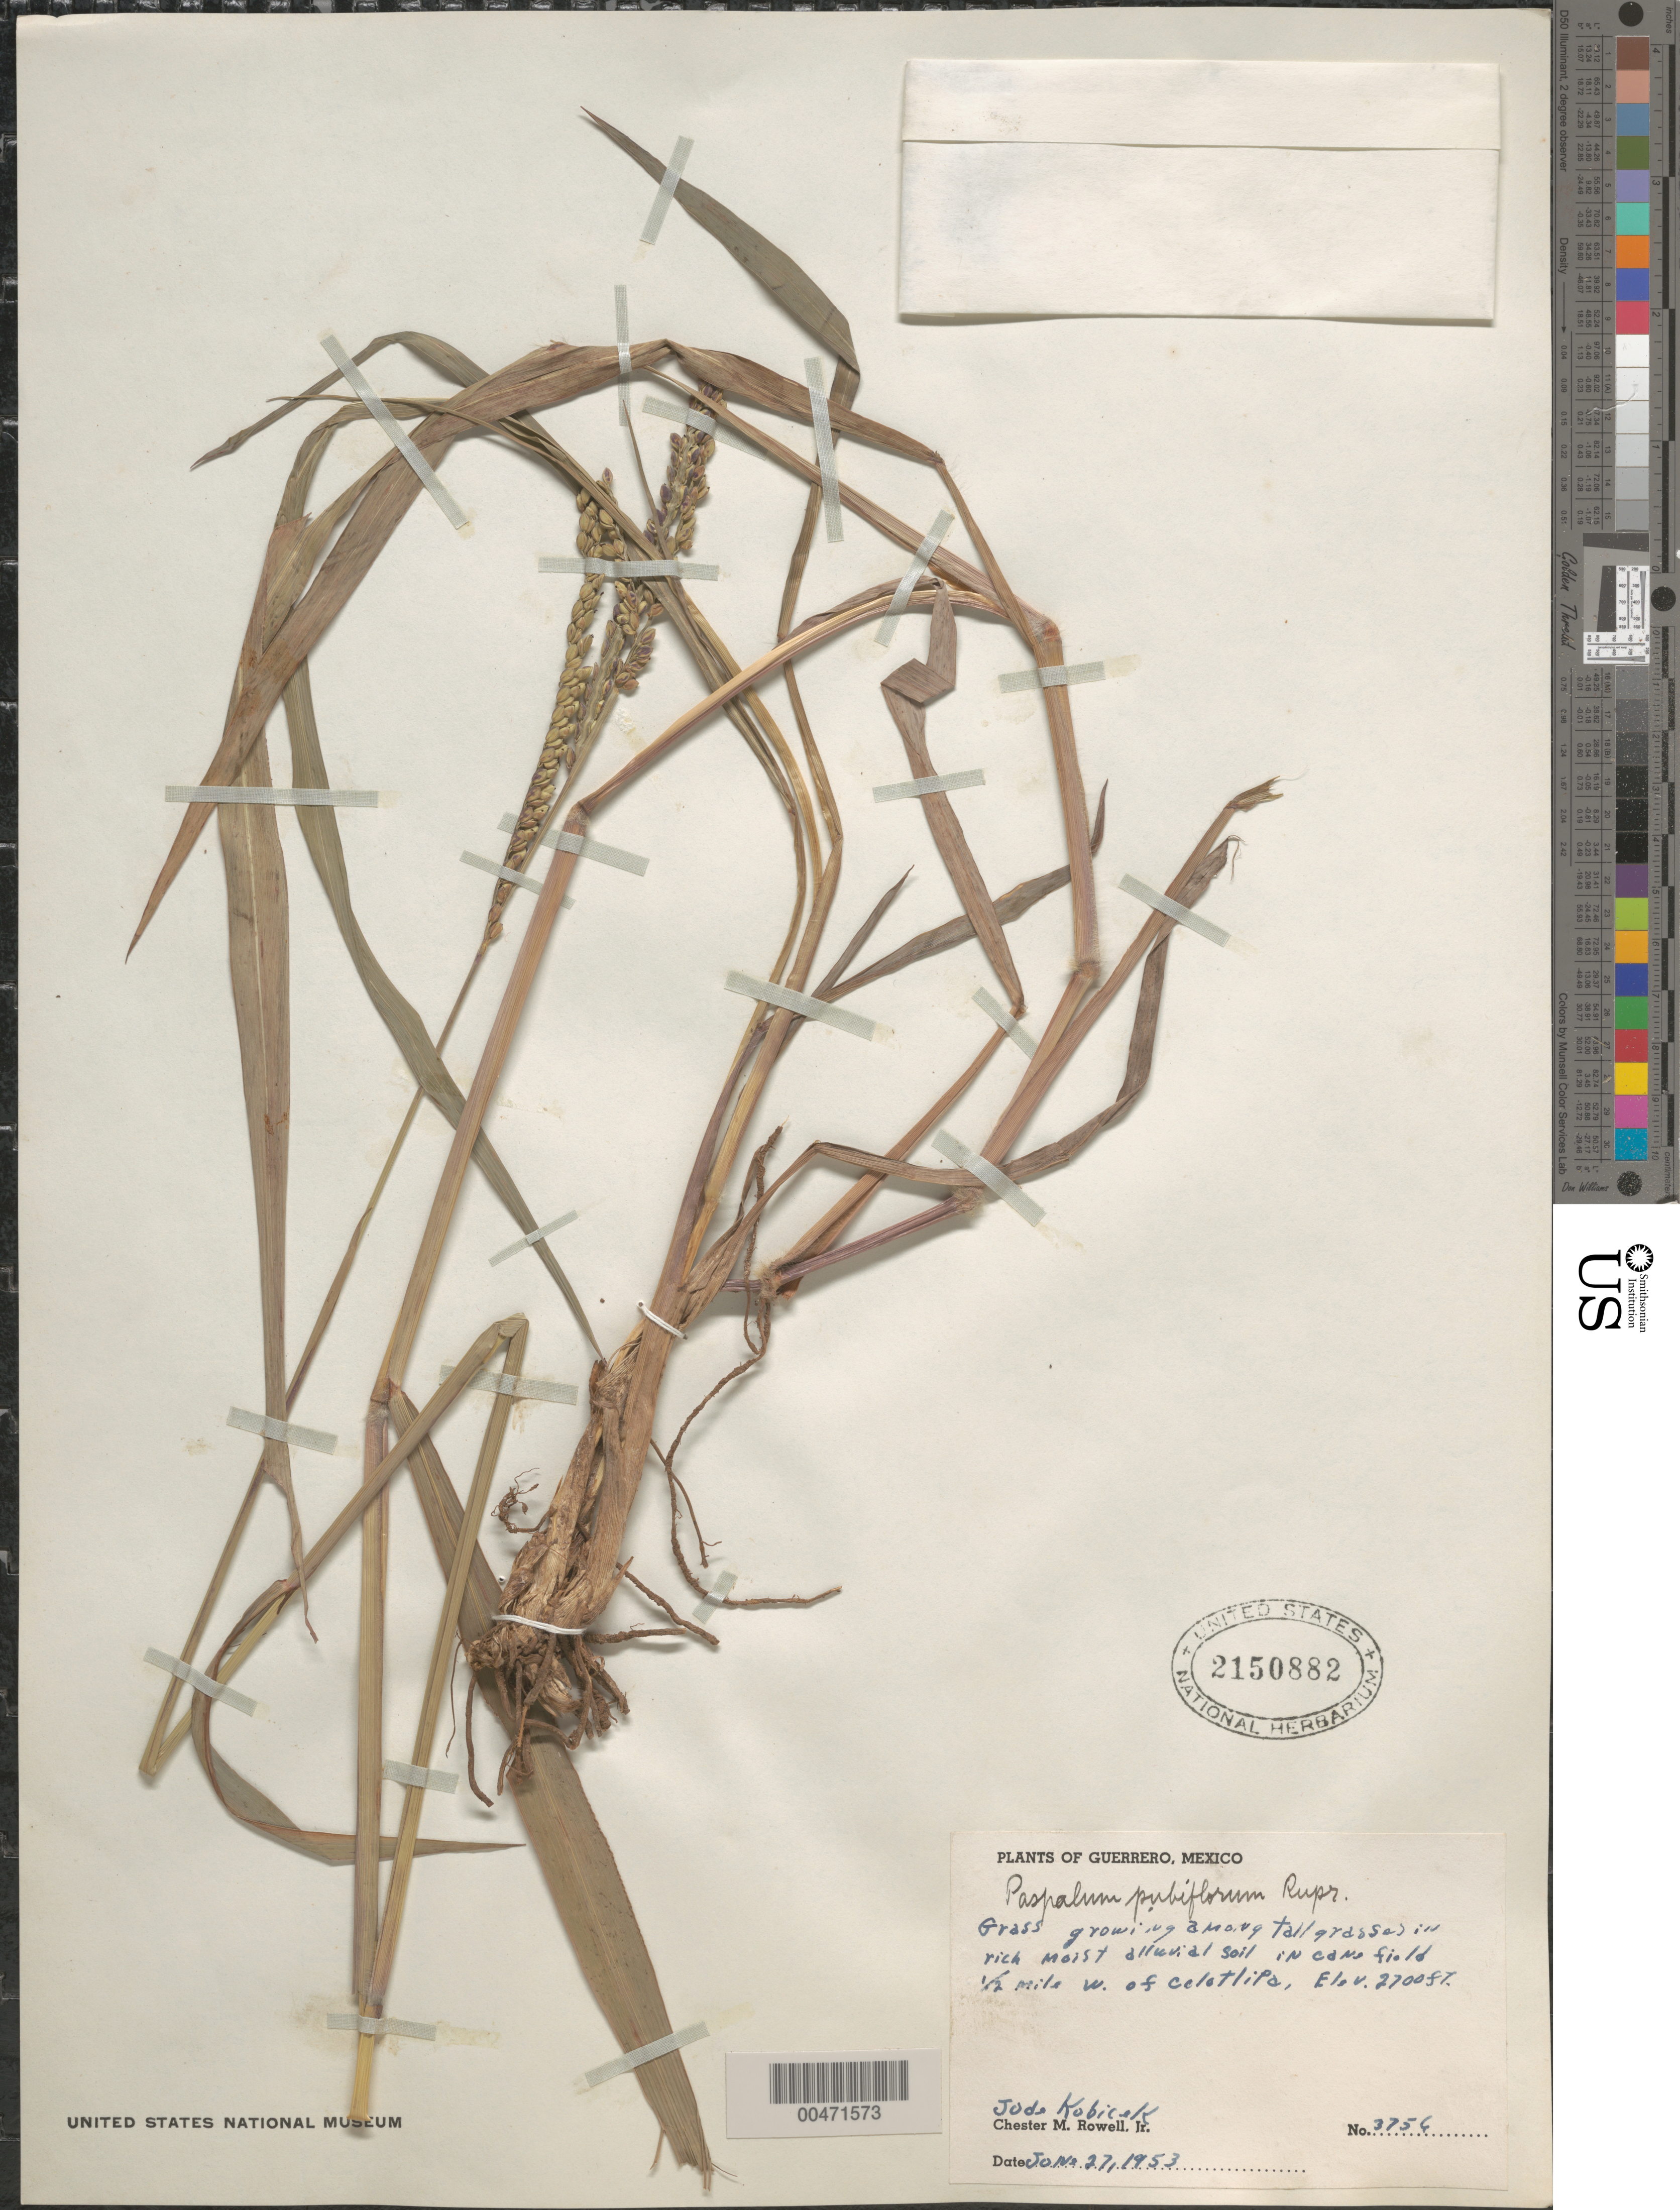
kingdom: Plantae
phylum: Tracheophyta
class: Liliopsida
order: Poales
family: Poaceae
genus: Paspalum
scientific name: Paspalum pubiflorum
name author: Rupr. ex E. Fourn.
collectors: J. Kubicek & C. M. Rowell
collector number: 3756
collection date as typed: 27 Jun 1953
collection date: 1953-06-27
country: Mexico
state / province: Guerrero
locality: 0.5 mi W of Colotlipa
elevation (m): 823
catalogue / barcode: US 2150882